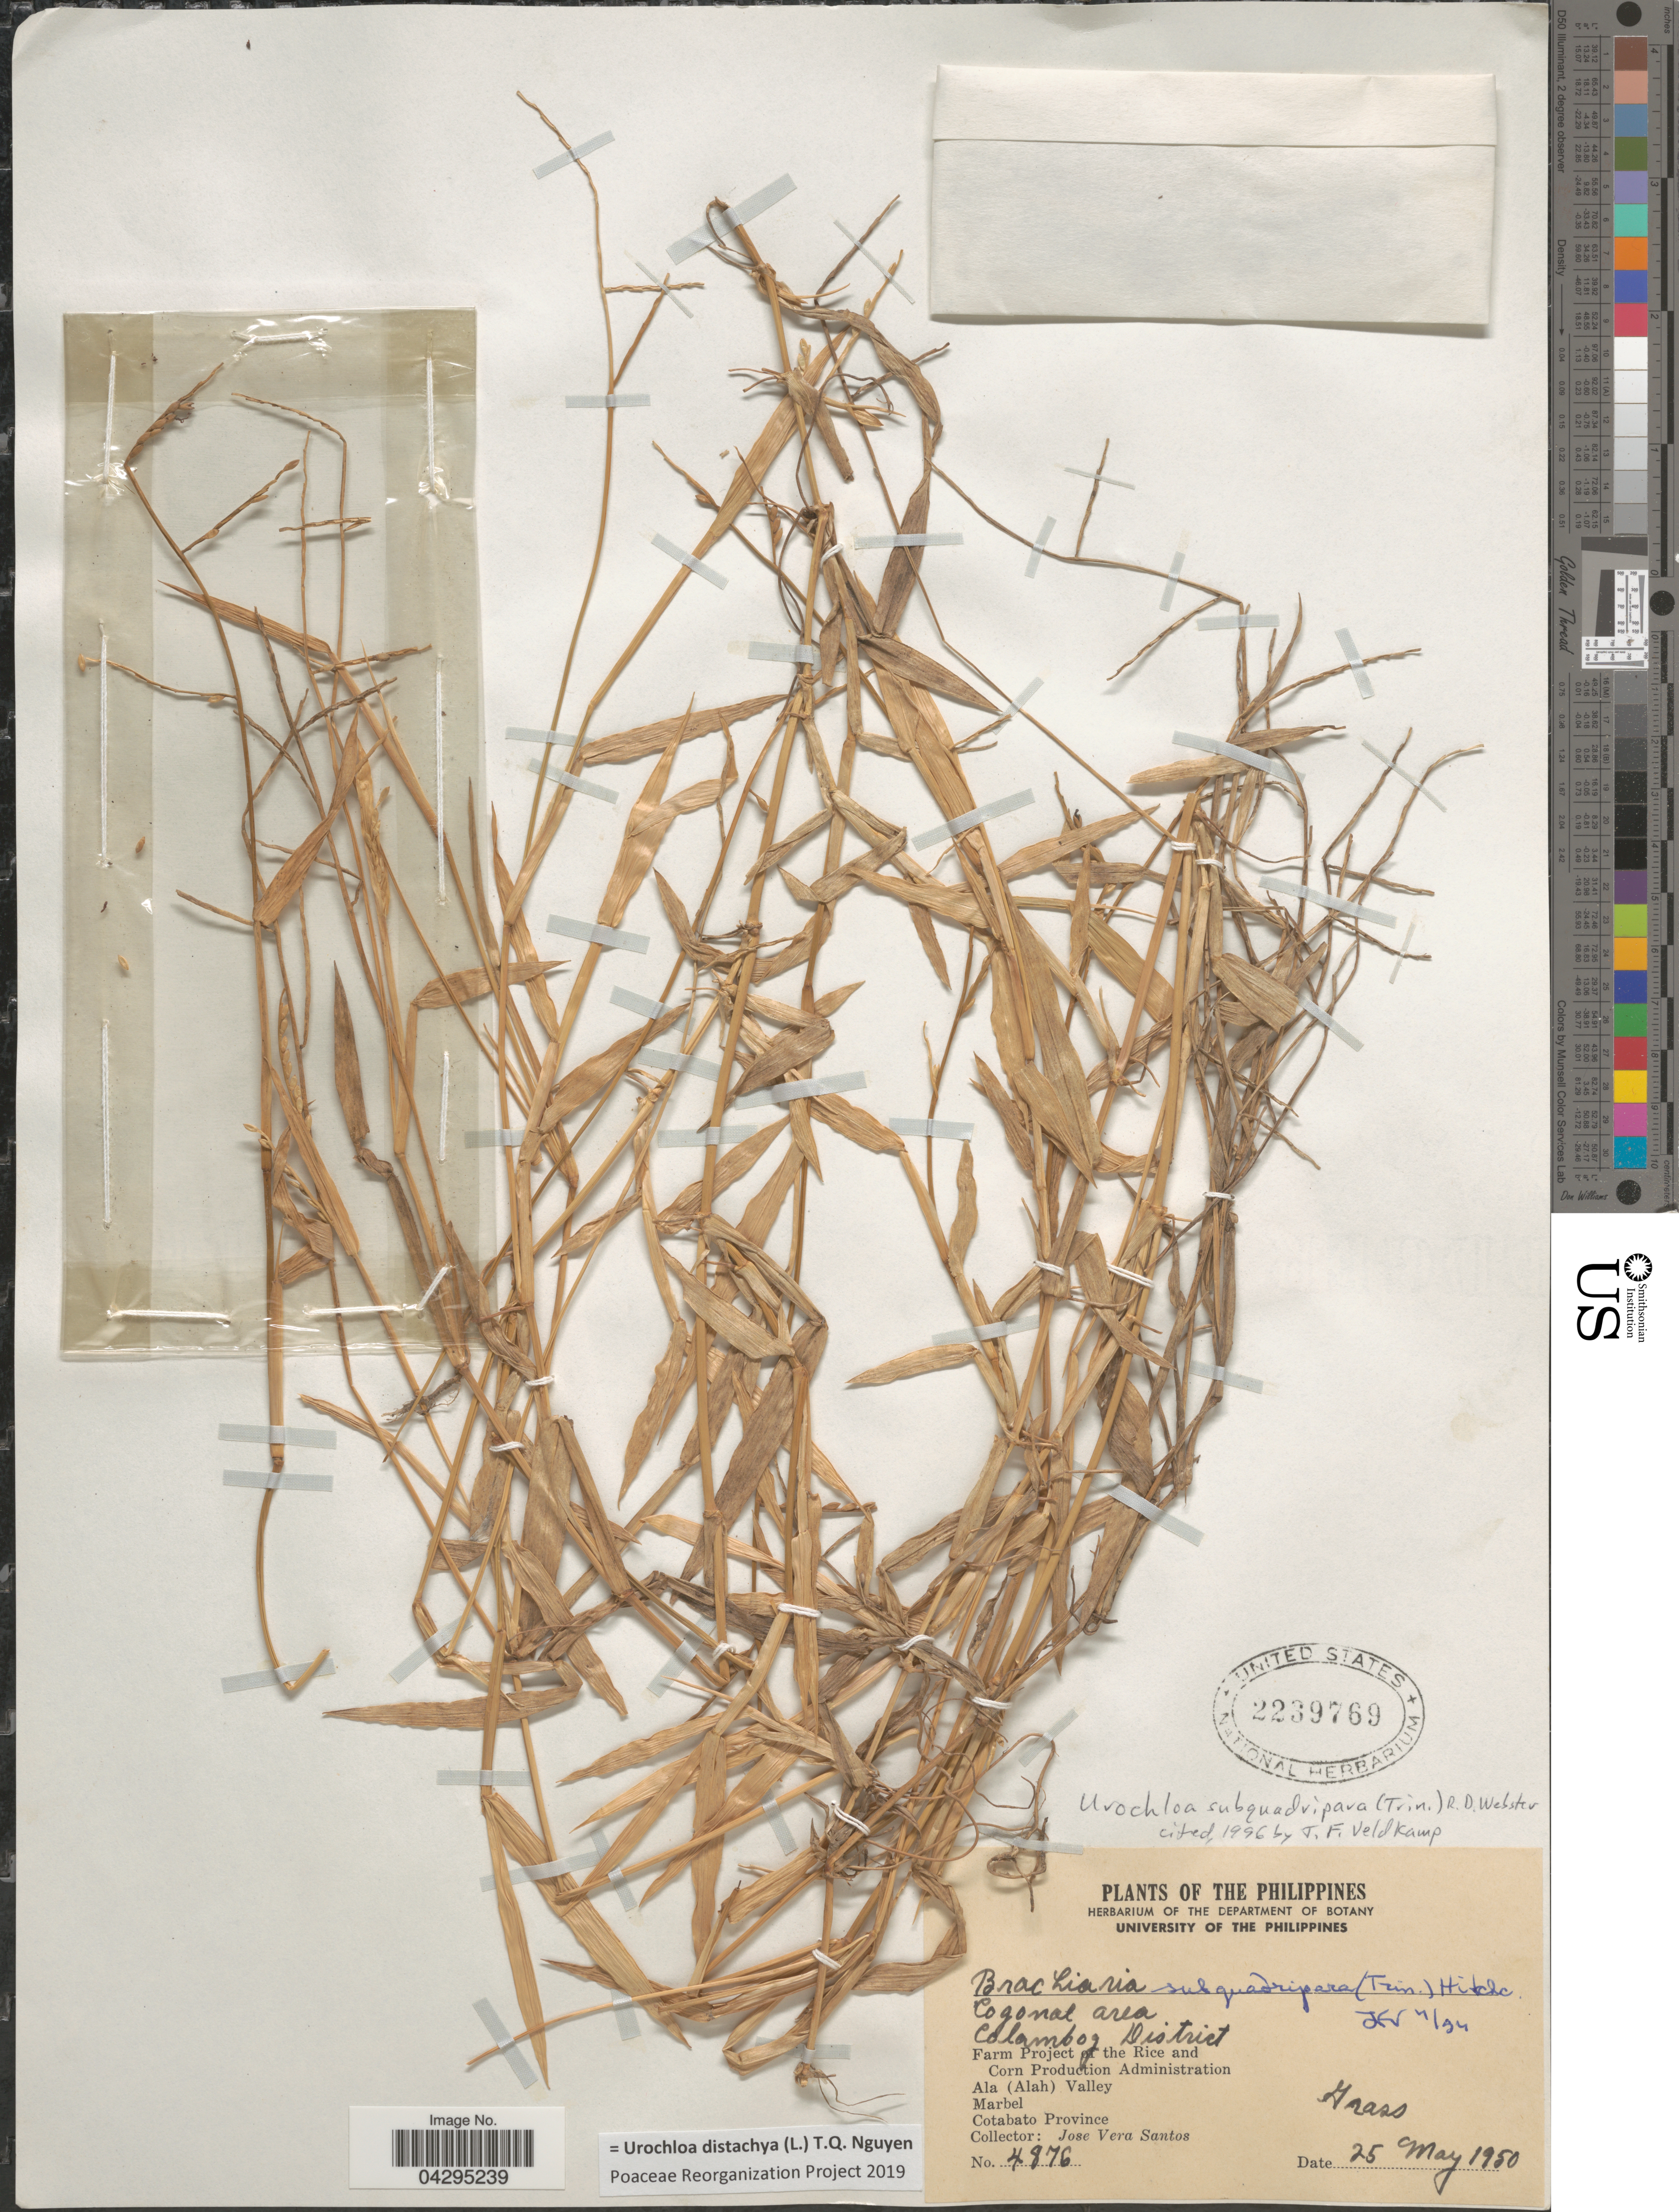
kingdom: Plantae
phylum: Tracheophyta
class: Liliopsida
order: Poales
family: Poaceae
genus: Urochloa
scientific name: Urochloa distachya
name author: (L.) T.Q. Nguyen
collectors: J. Santos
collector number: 4876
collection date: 1950-05-25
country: Philippines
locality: Ala (Alah) Valley. Marbel. Cotabato Province.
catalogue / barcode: US 2239769